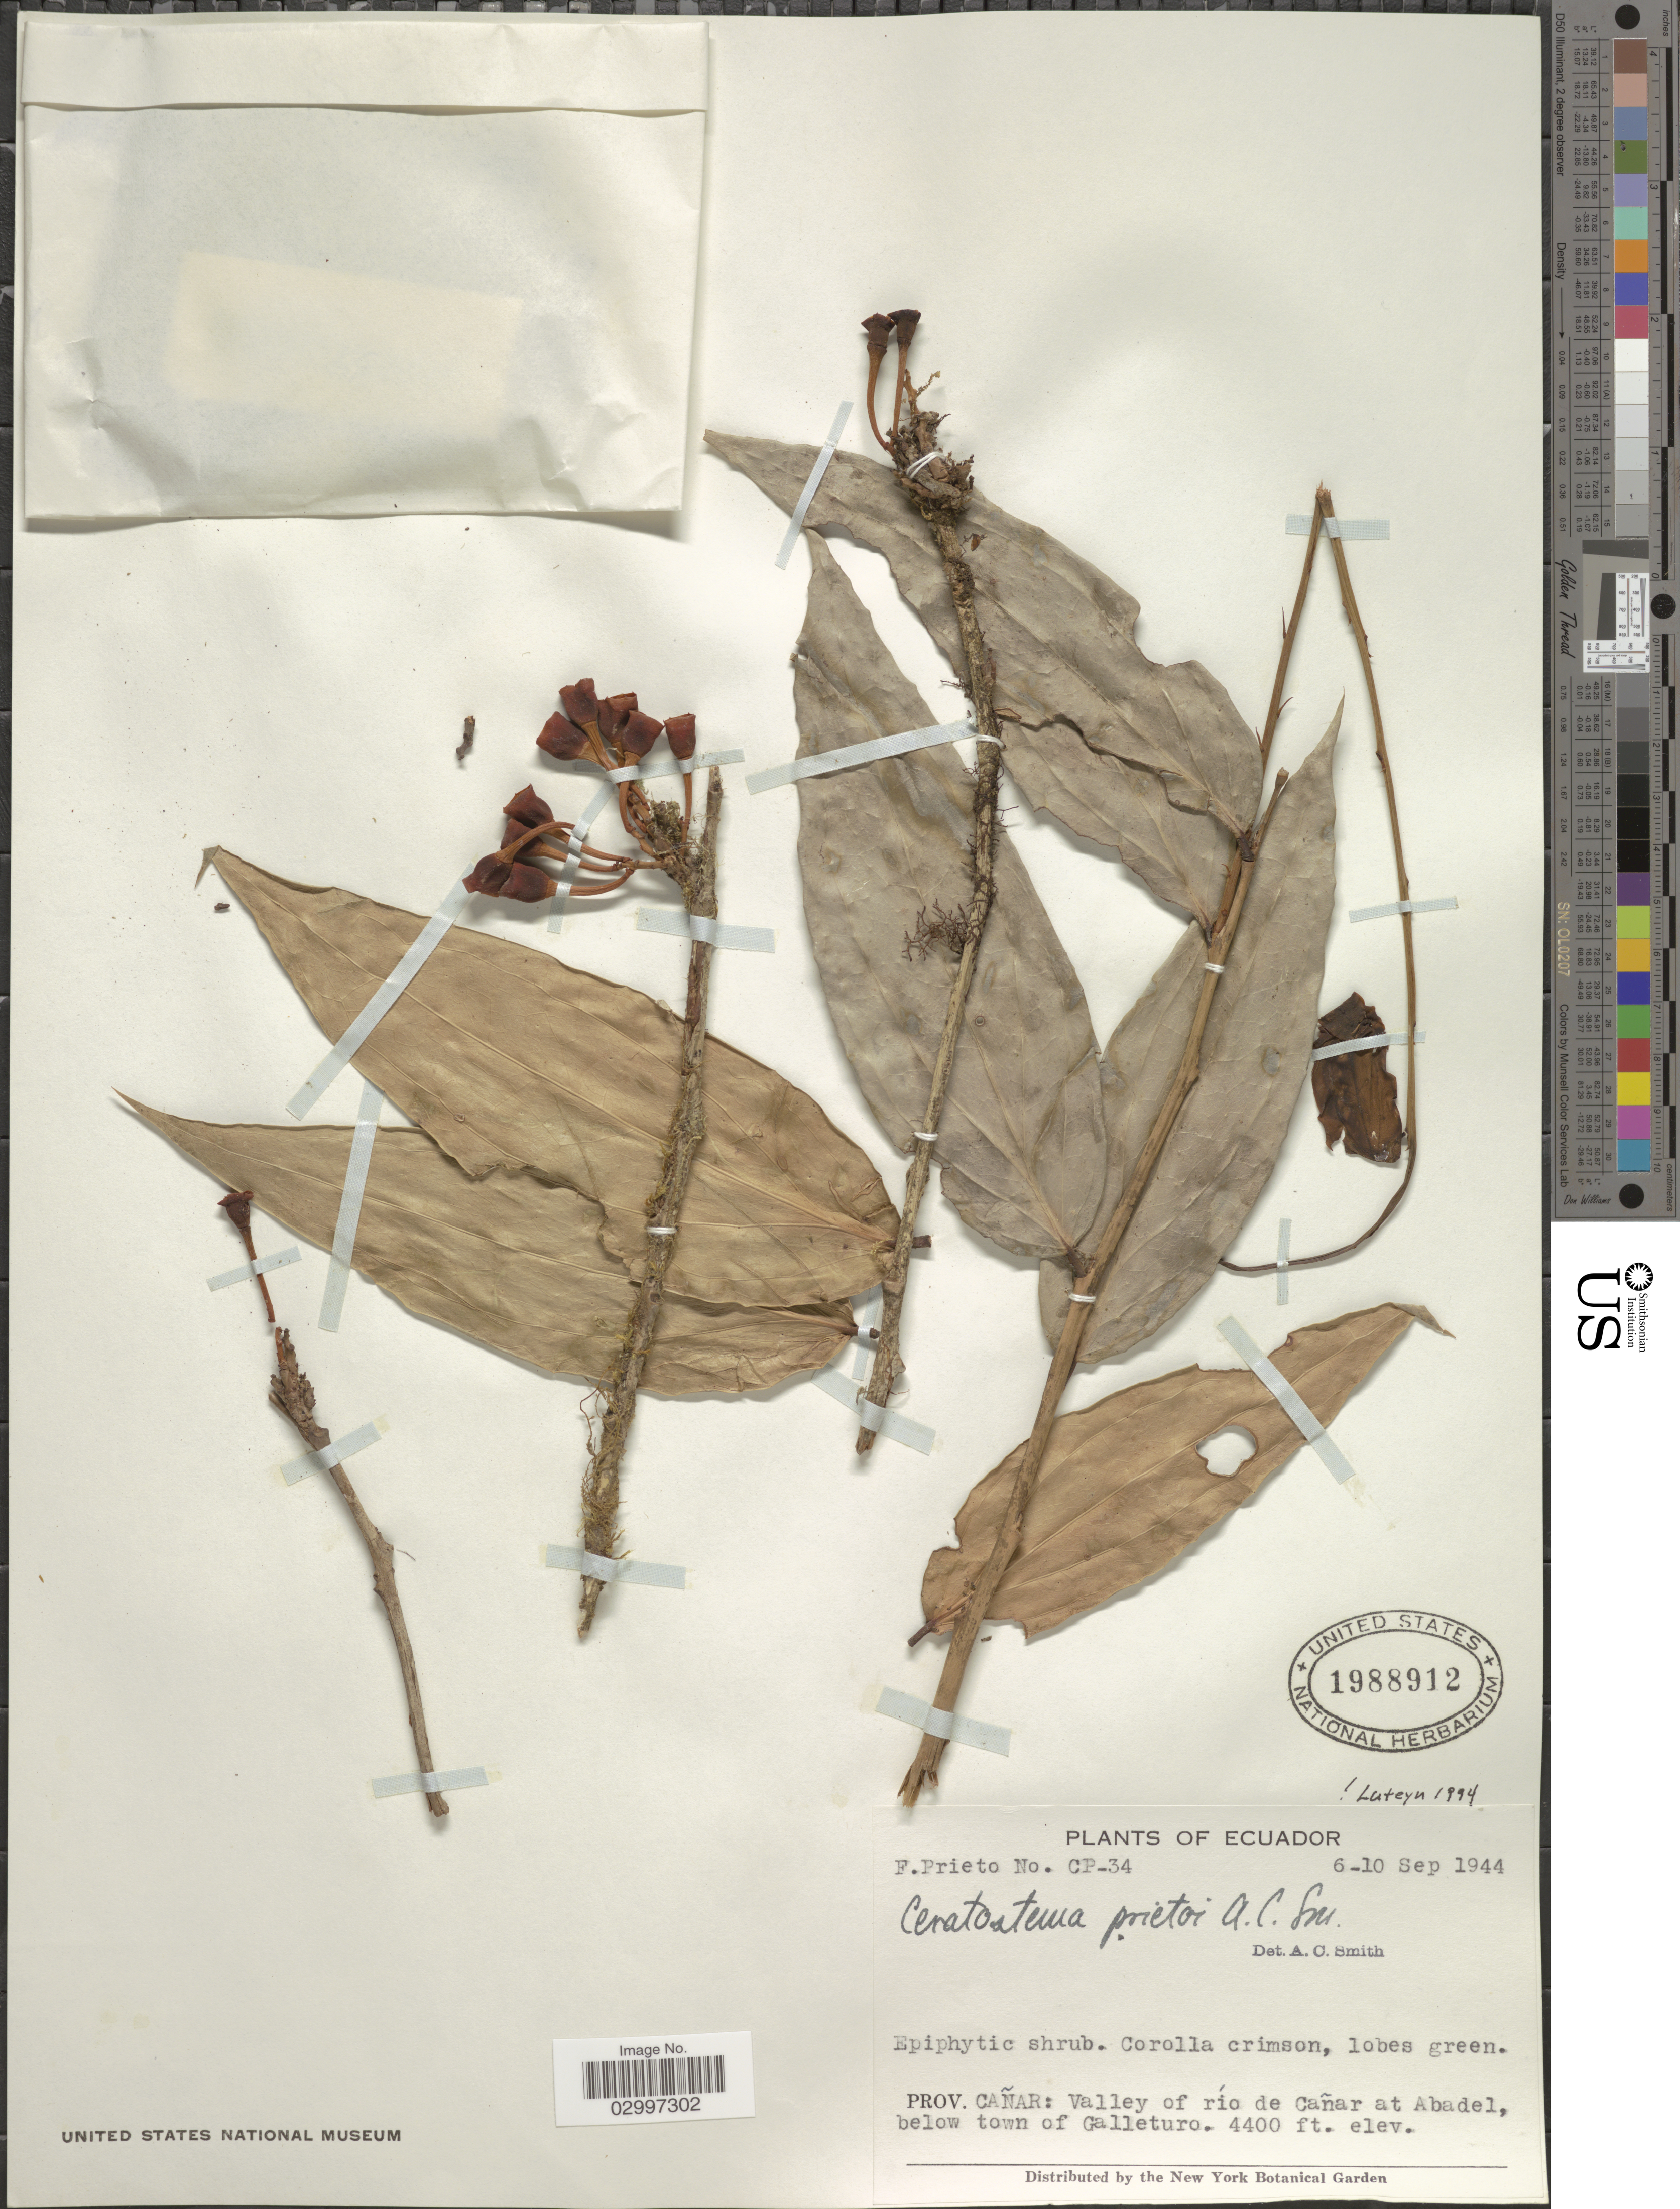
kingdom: Plantae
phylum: Tracheophyta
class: Magnoliopsida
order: Ericales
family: Ericaceae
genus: Ceratostema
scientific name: Ceratostema prietoi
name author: A.C. Sm.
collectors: F. Prieto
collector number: CP-34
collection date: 1944-09-06/1944-09-10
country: Ecuador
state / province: Cañar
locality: Valley of río de Cañar at Abadel, below town of Galleturo.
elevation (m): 1341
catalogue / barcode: US 1988912